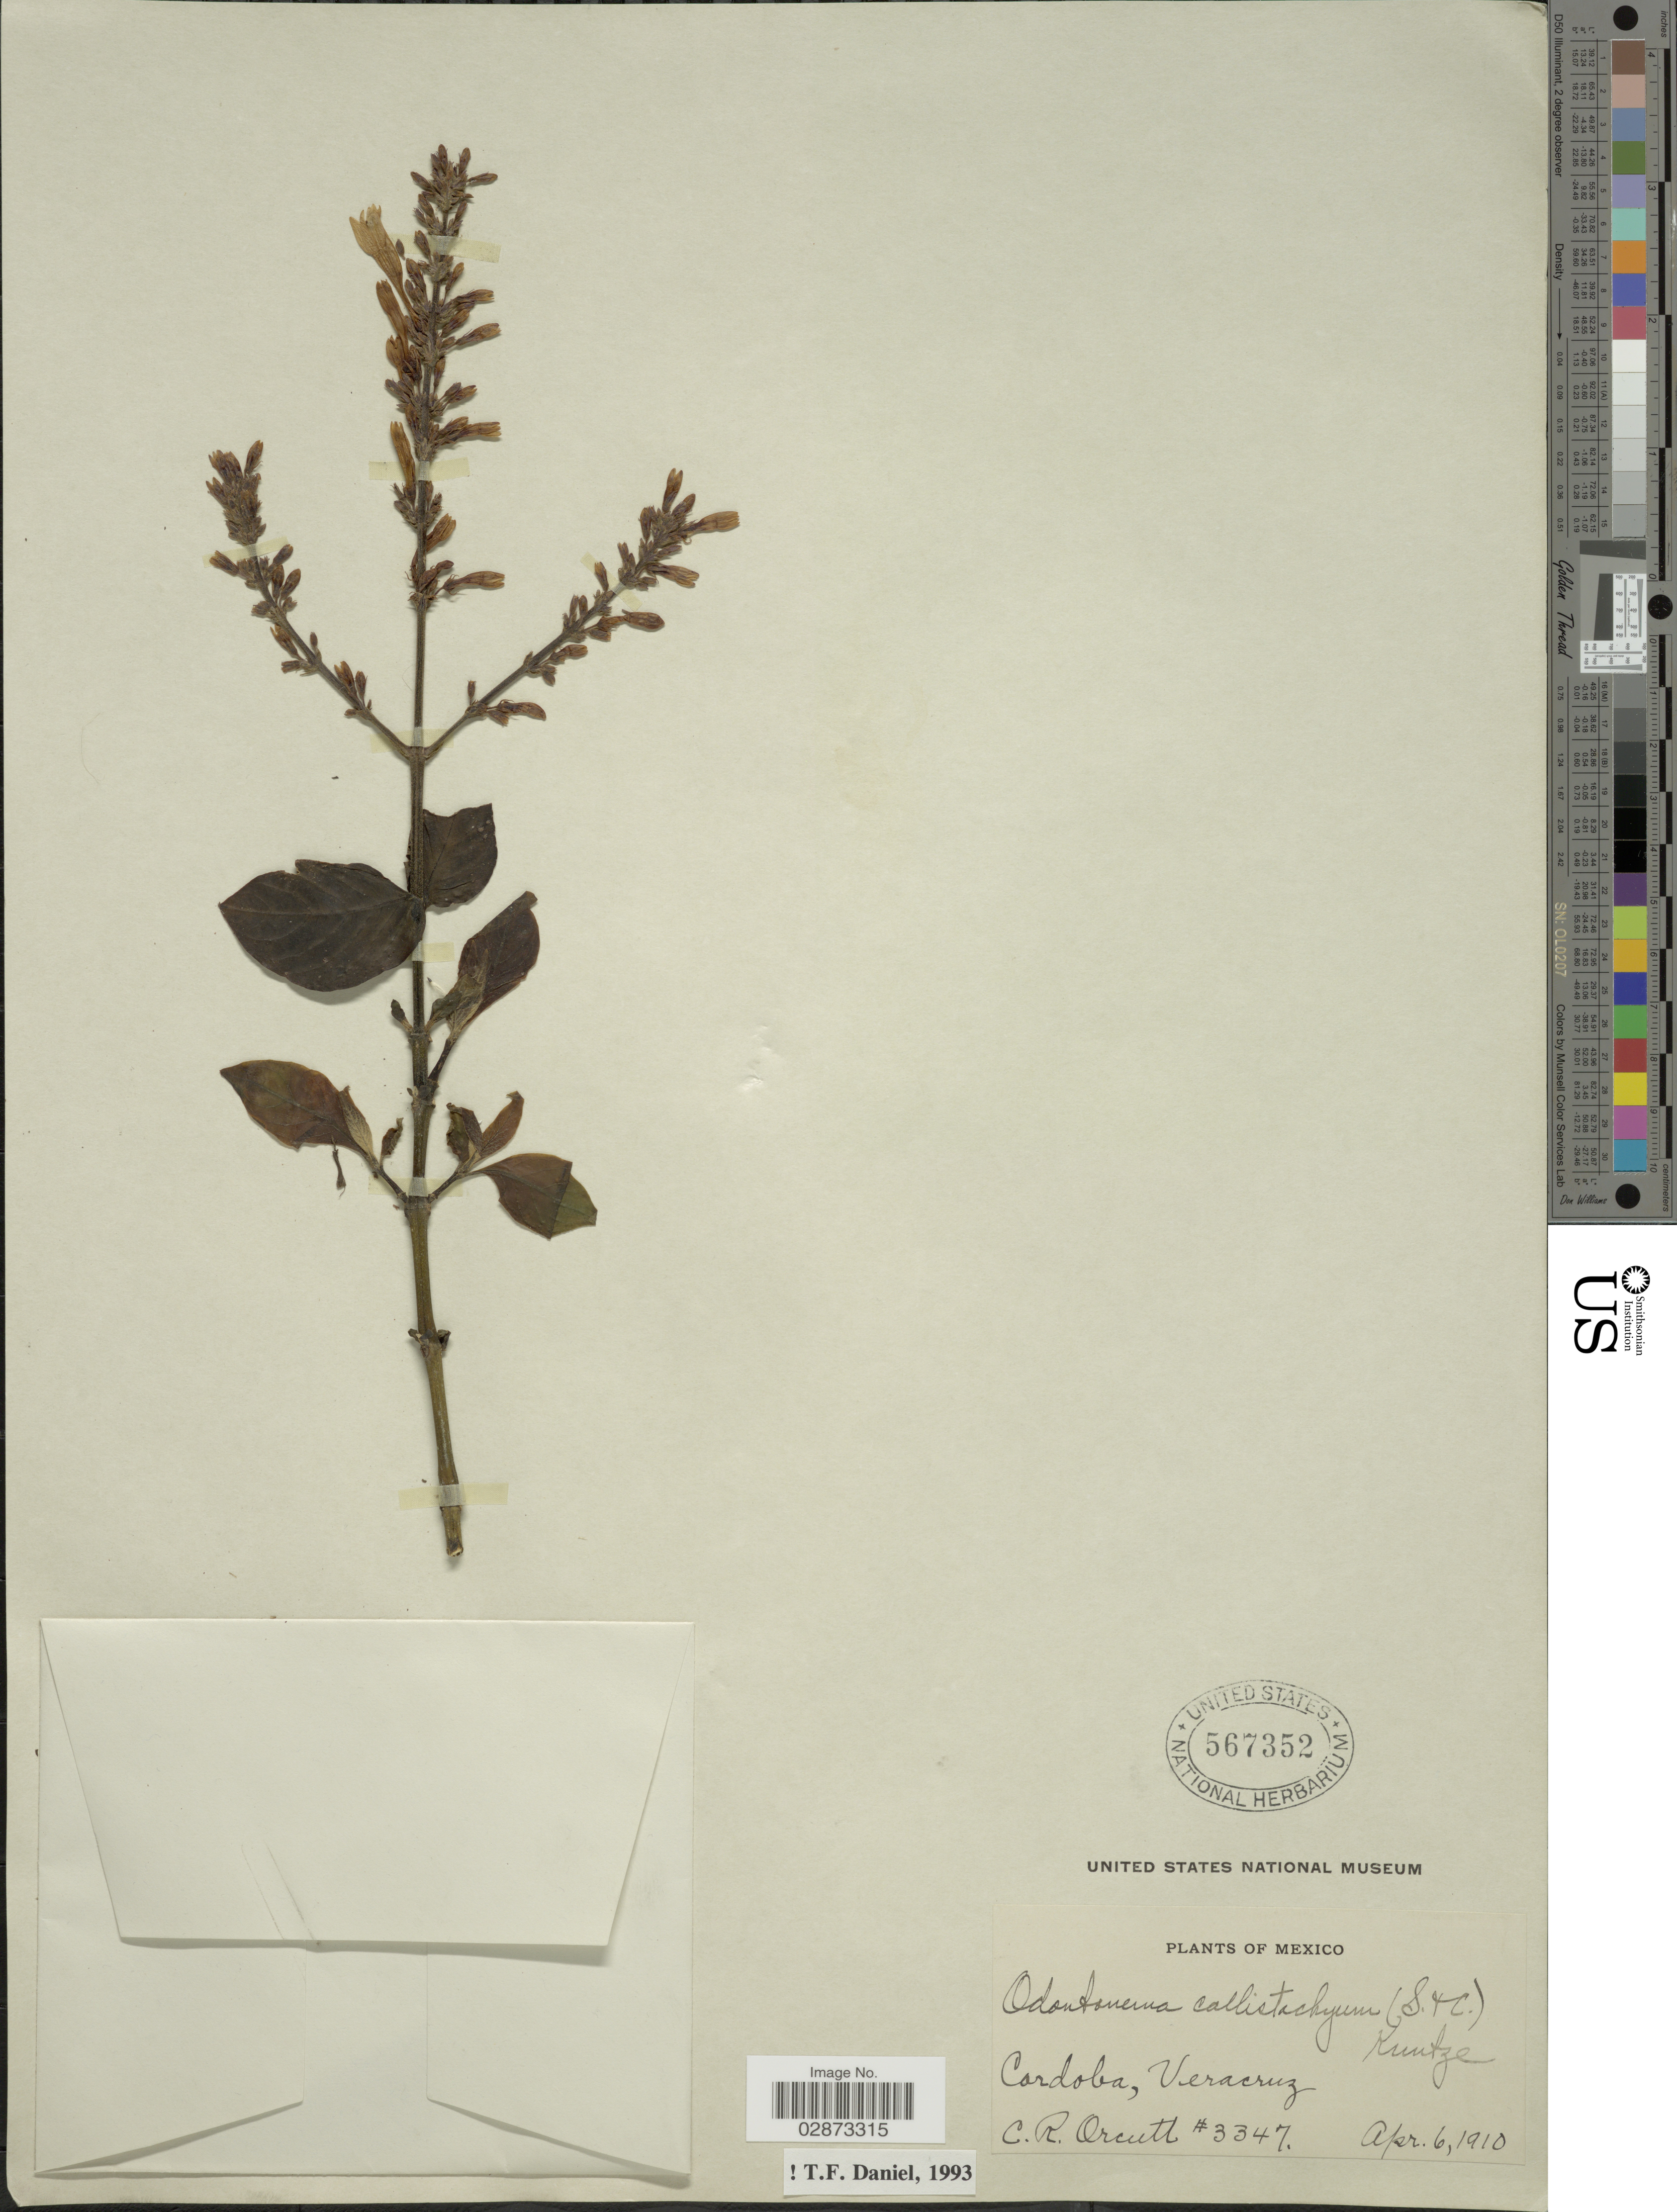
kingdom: Plantae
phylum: Tracheophyta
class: Magnoliopsida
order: Lamiales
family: Acanthaceae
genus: Odontonema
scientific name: Odontonema callistachyum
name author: (Schltdl. & Cham.) Kuntze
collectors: C. R. Orcutt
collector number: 3347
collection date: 1910-04-06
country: Mexico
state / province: Veracruz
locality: Cordoba, Veracruz.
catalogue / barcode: US 567352